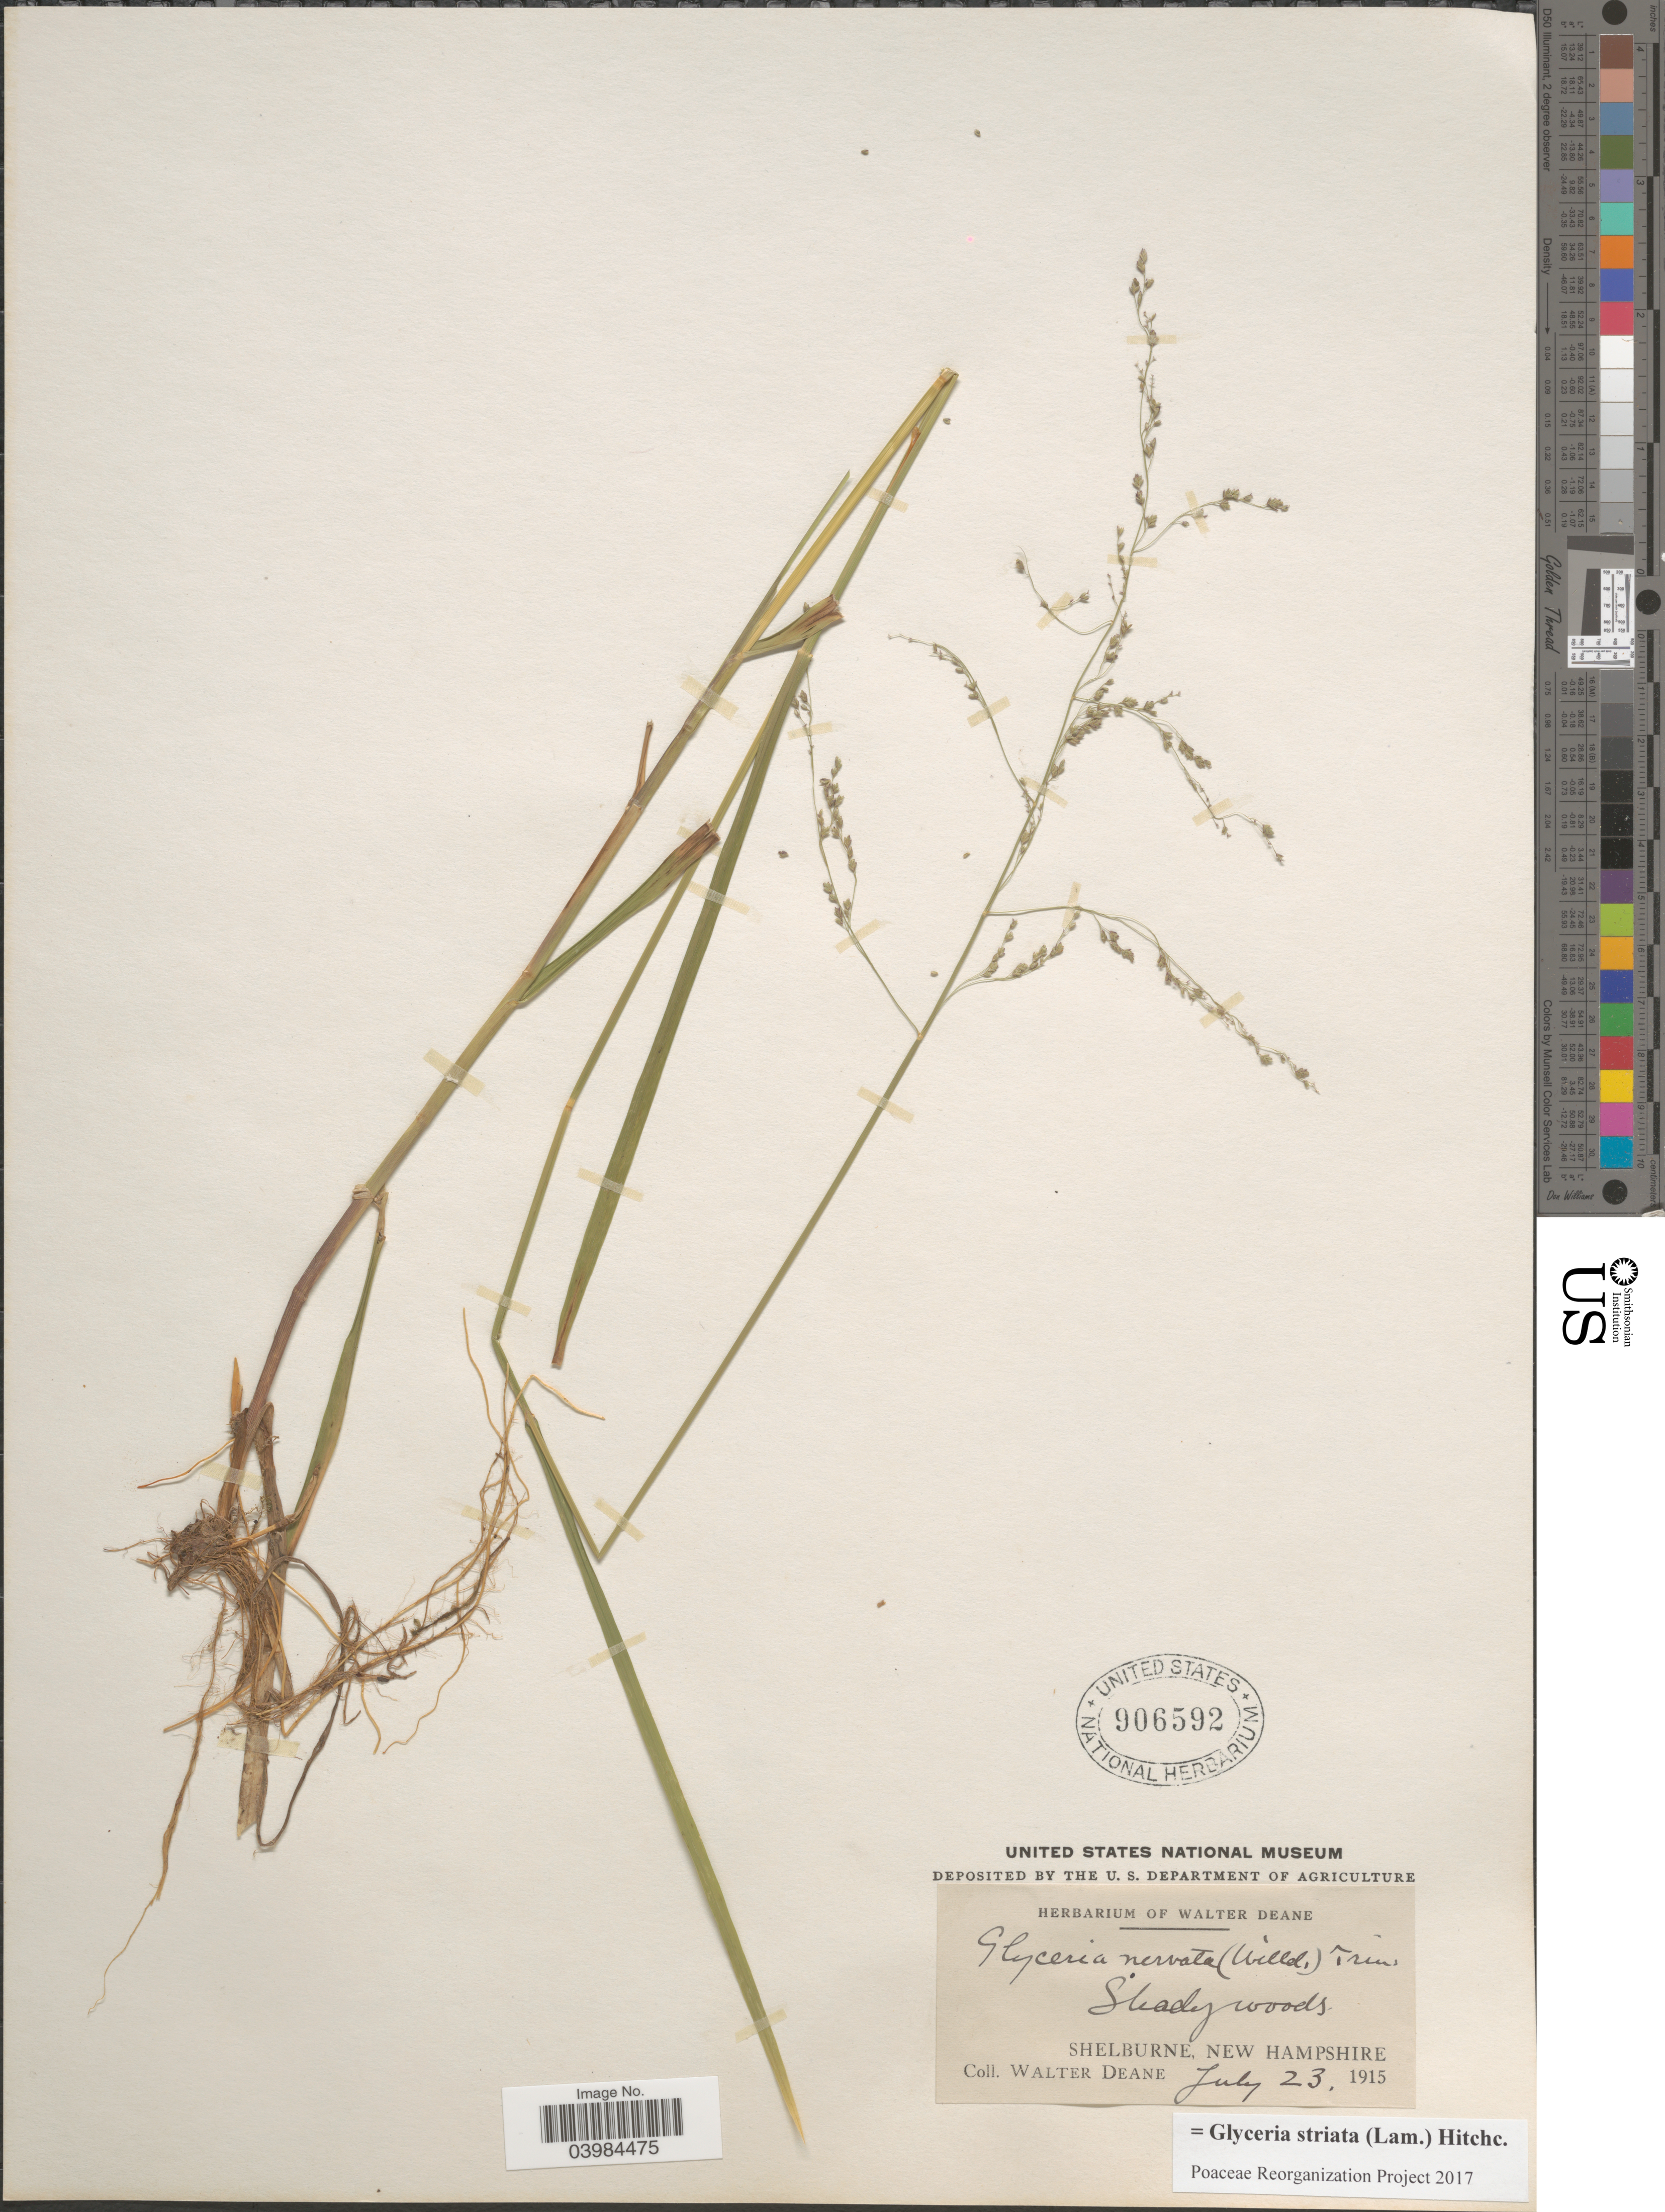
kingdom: Plantae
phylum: Tracheophyta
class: Liliopsida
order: Poales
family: Poaceae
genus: Glyceria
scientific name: Glyceria striata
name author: (Lam.) Hitchc.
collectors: W. Deane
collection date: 1915-07-23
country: United States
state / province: New Hampshire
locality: Shelburne.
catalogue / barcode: US 906592